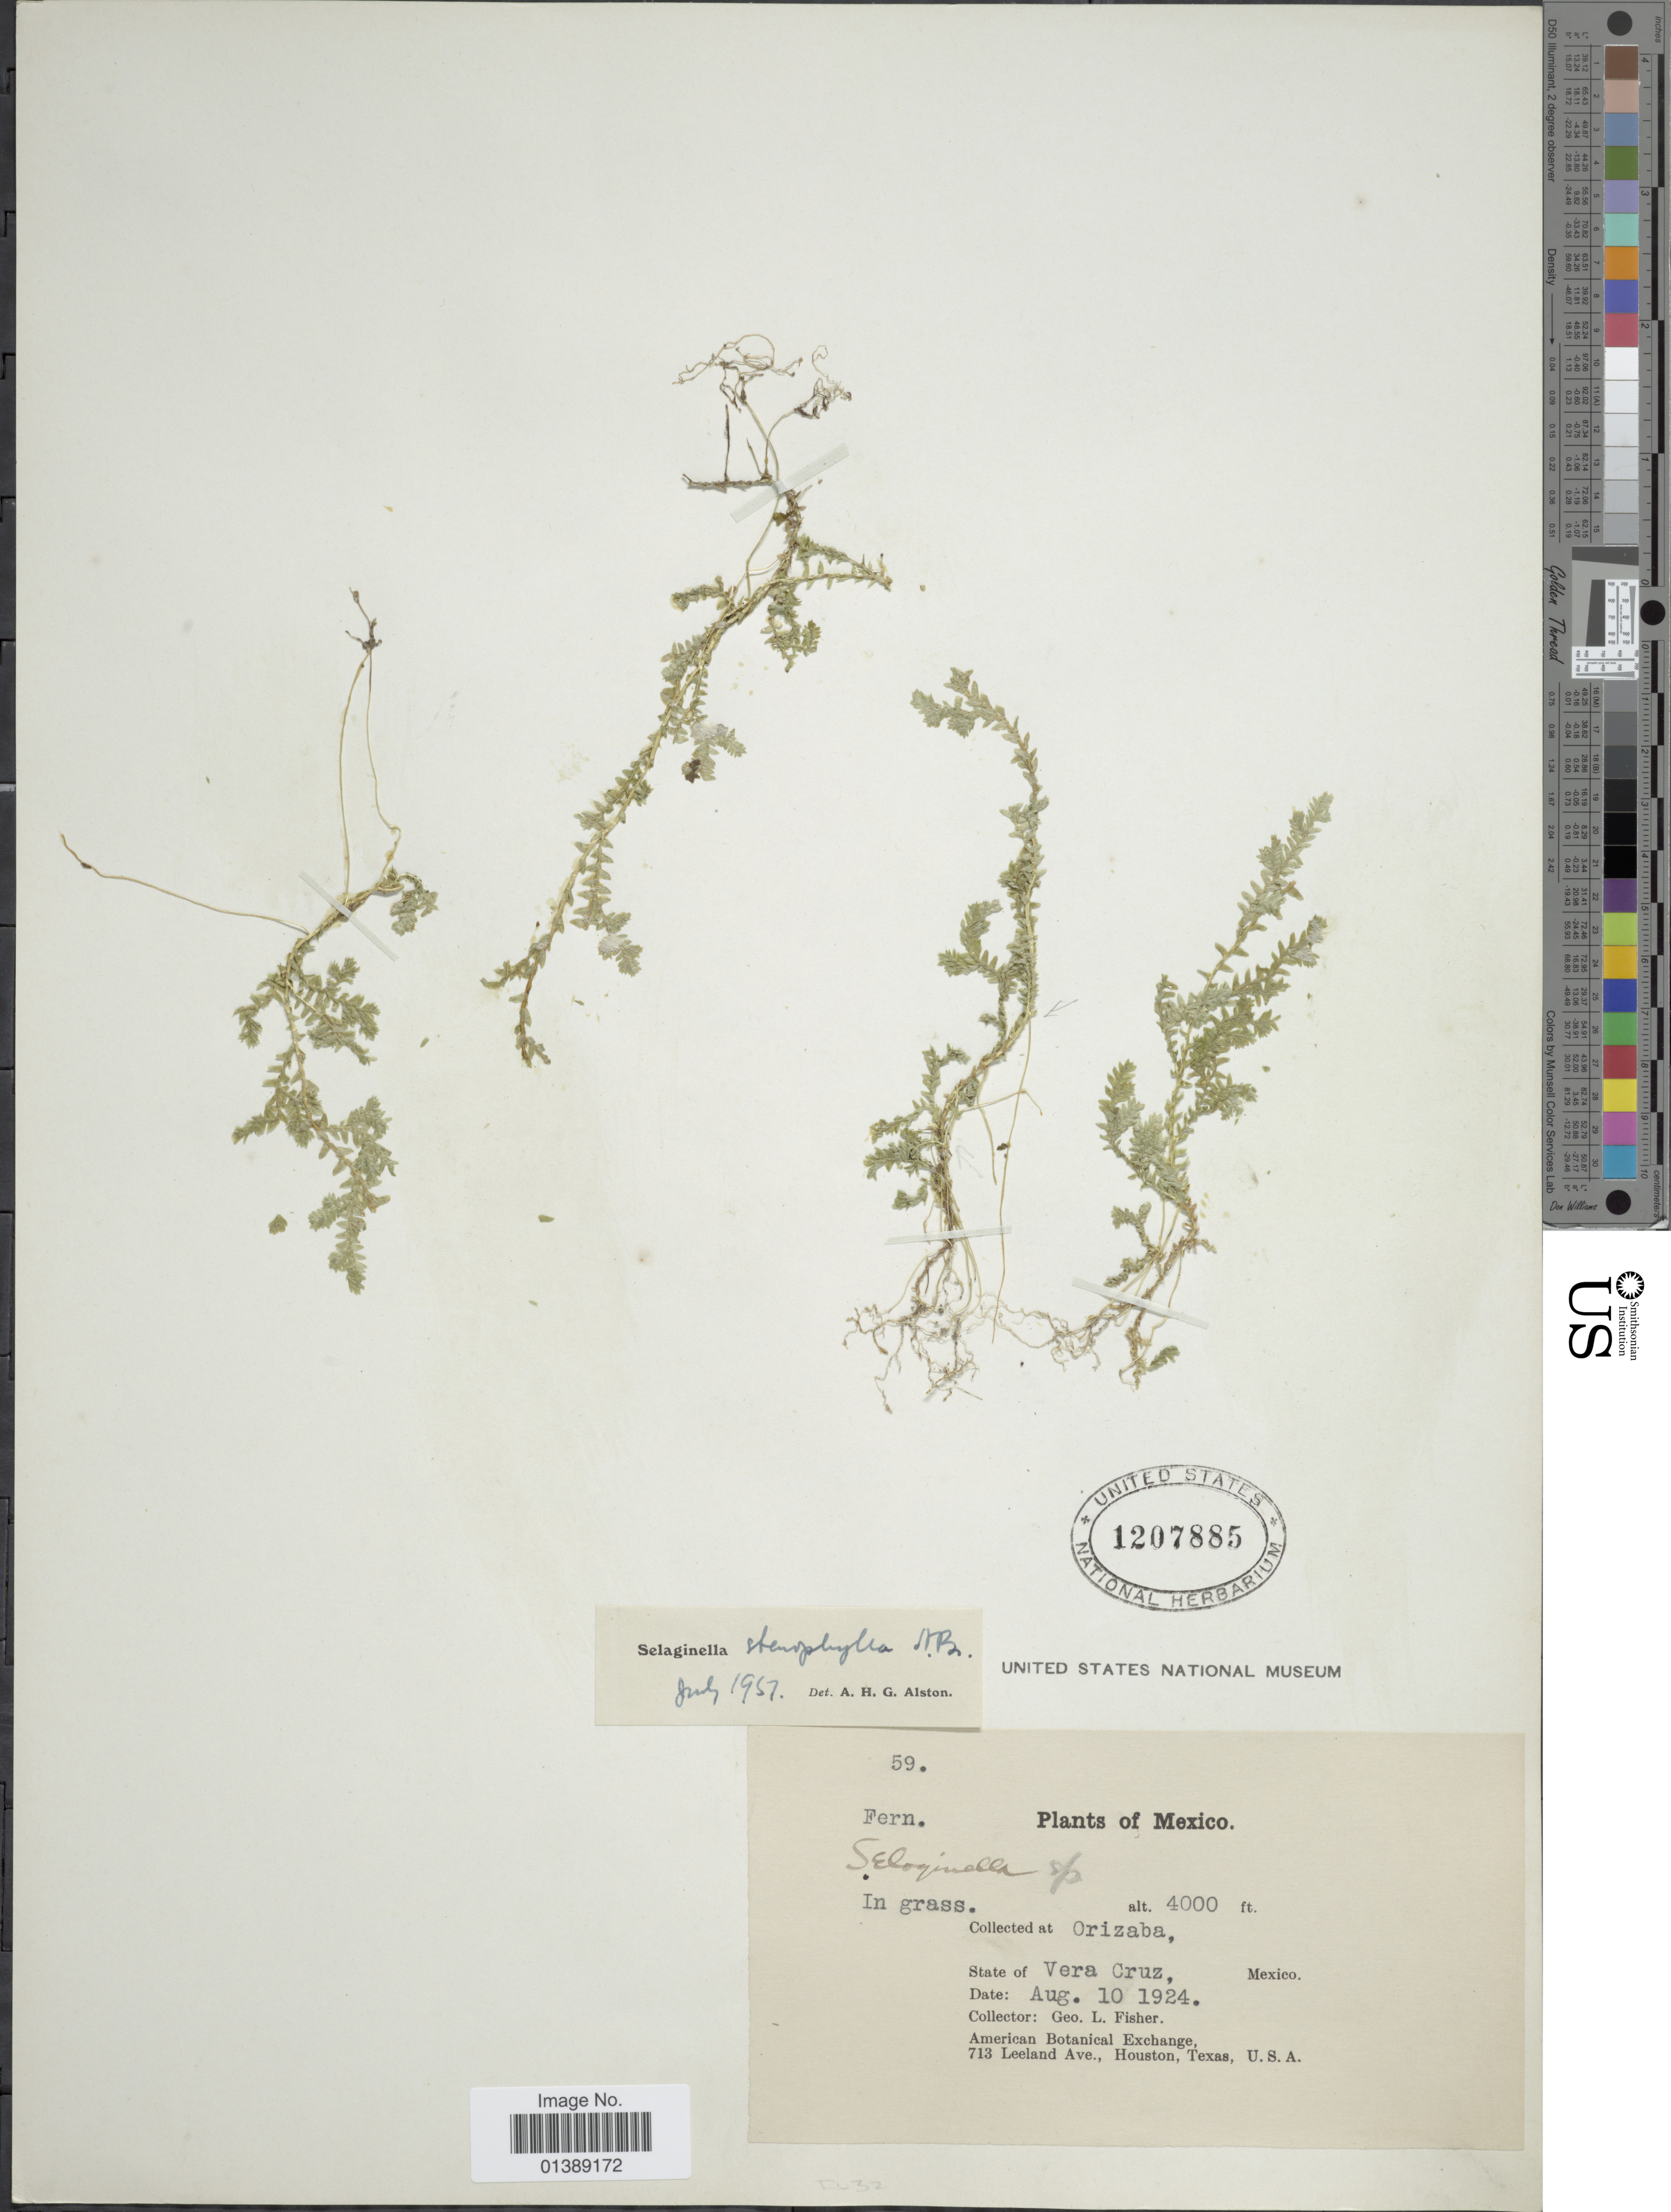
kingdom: Plantae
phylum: Tracheophyta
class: Lycopodiopsida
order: Selaginellales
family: Selaginellaceae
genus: Selaginella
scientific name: Selaginella stenophylla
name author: A. Braun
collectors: G. L. Fisher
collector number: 59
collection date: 1924-08-10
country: Mexico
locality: Orizaba, State of Vera Cruz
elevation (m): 1219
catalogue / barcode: US 1207885